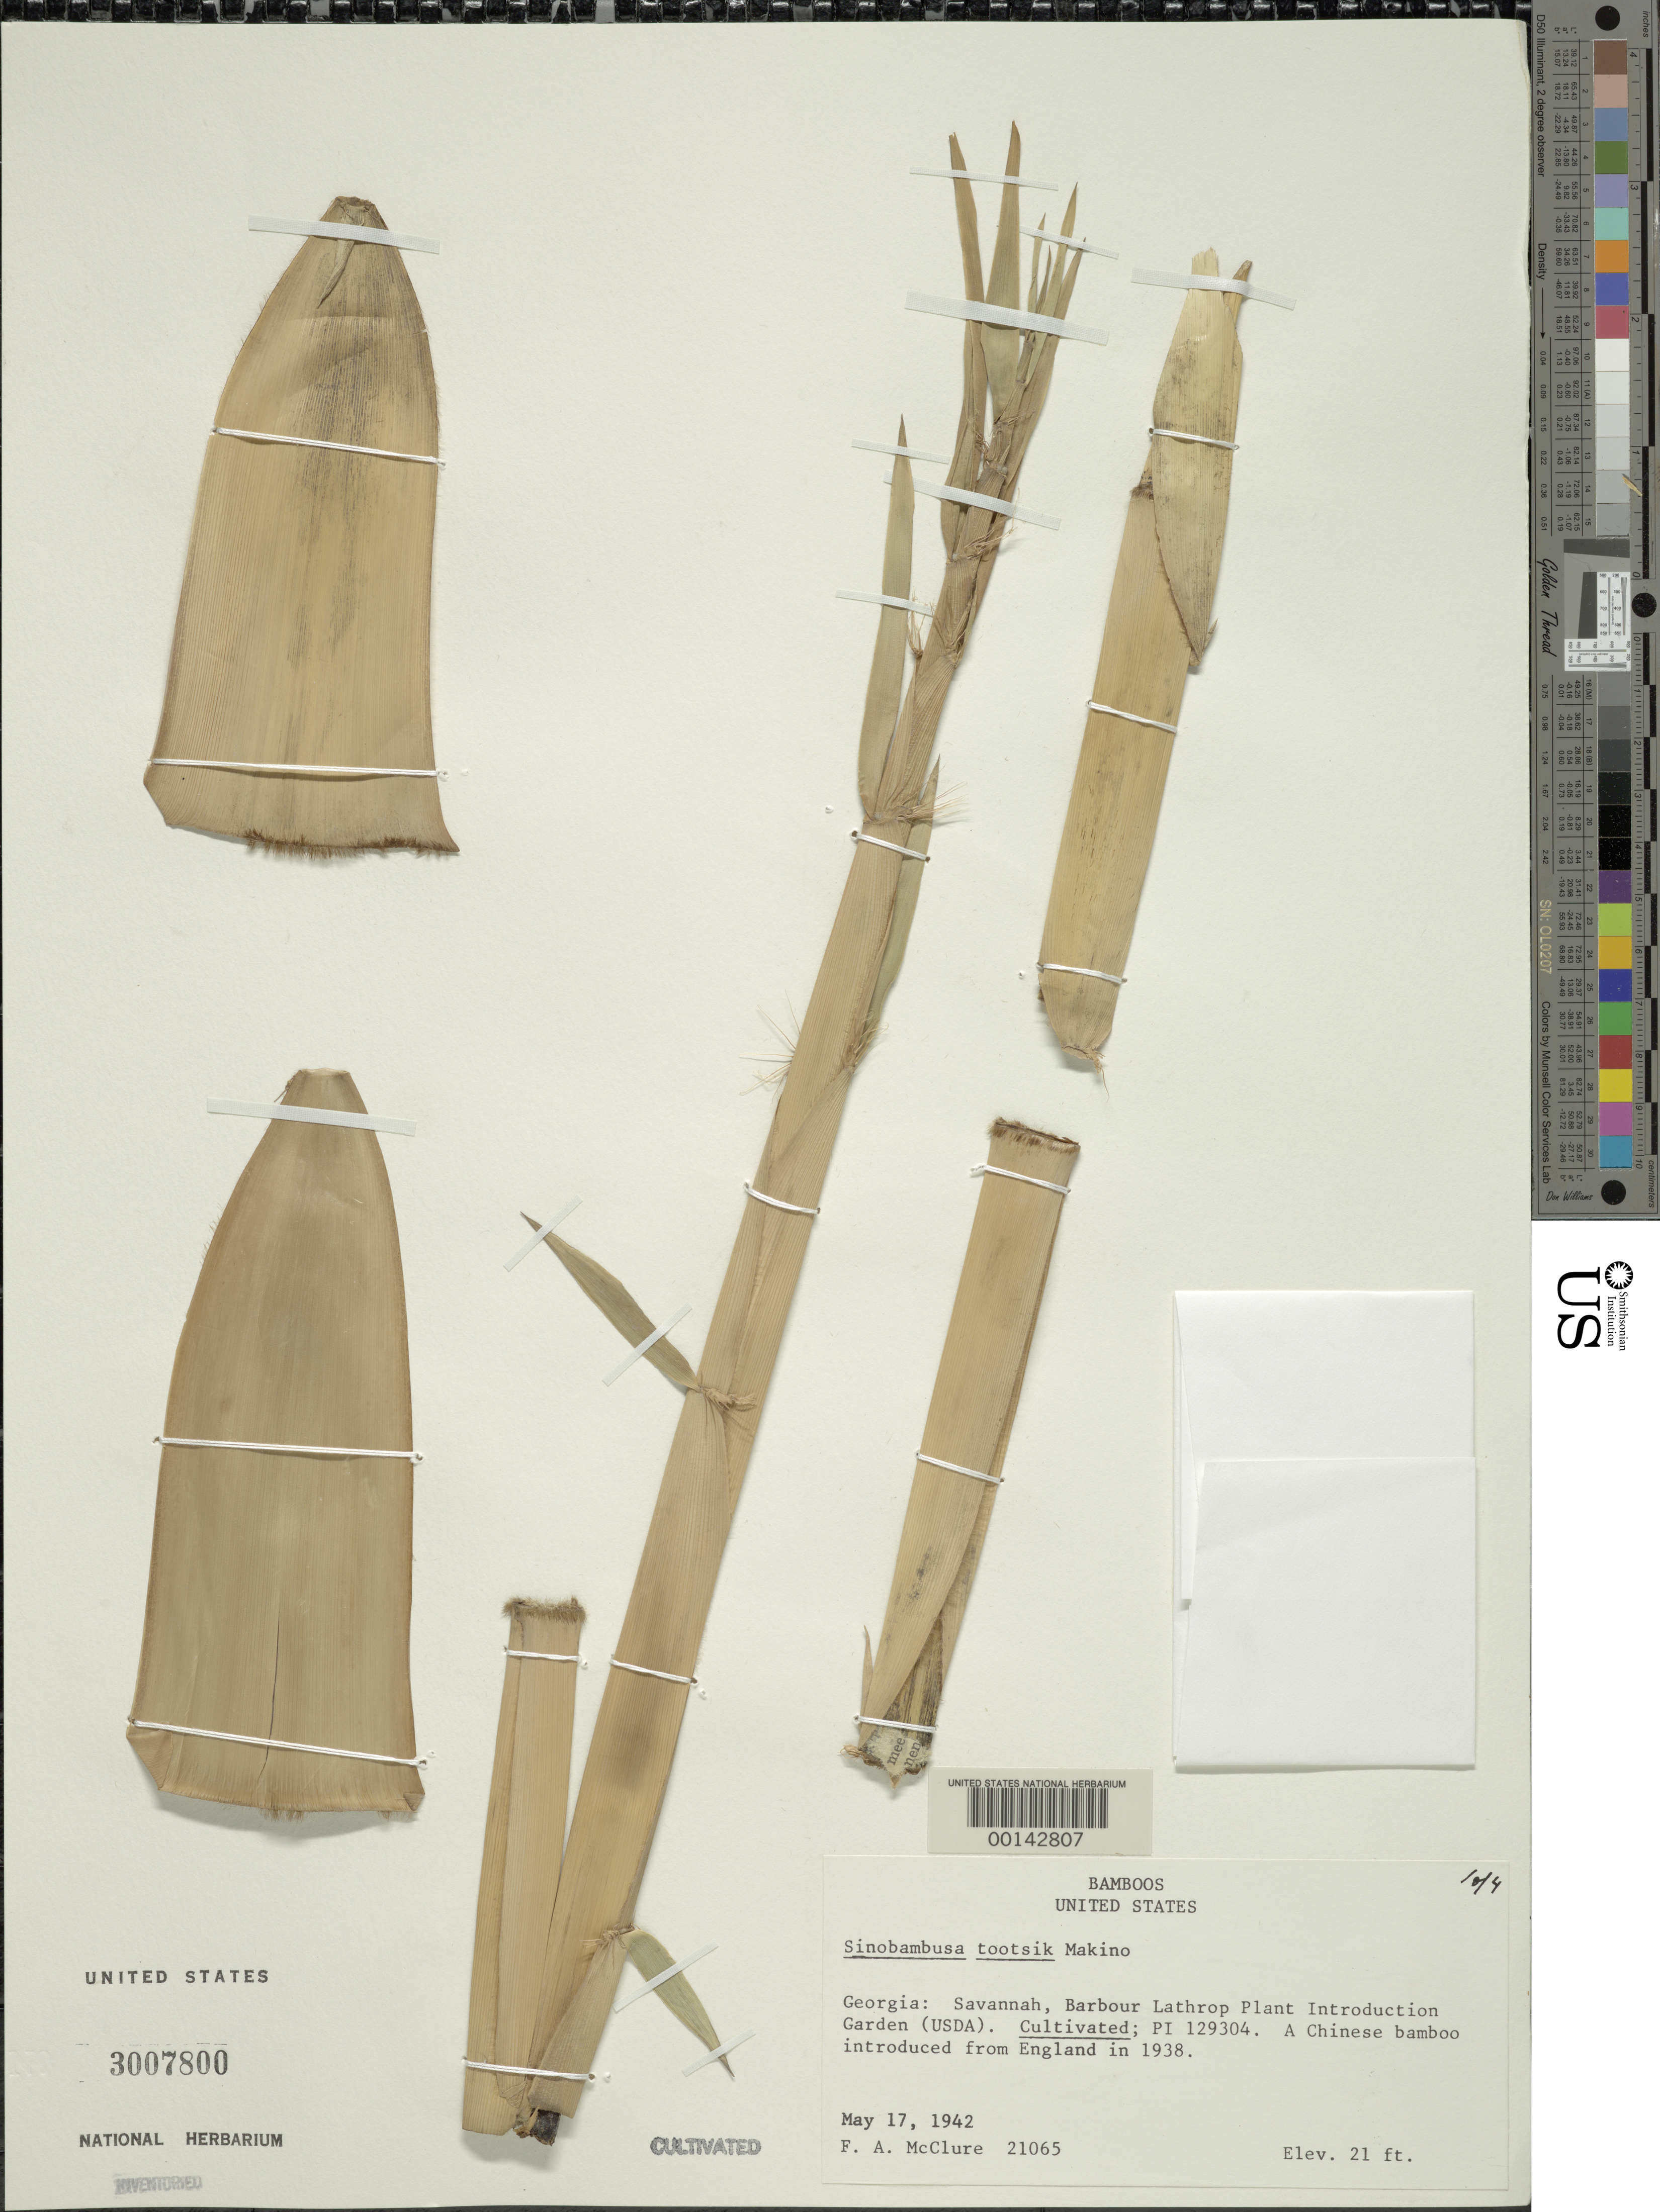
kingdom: Plantae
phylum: Tracheophyta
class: Liliopsida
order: Poales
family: Poaceae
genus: Sinobambusa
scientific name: Sinobambusa tootsik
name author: Makino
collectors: F. A. McClure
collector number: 21065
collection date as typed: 17 May 1942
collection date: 1942-05-17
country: United States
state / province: Georgia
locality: Savannah, Barbour Lathrop Plant Introduction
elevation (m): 6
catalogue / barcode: US 3007800